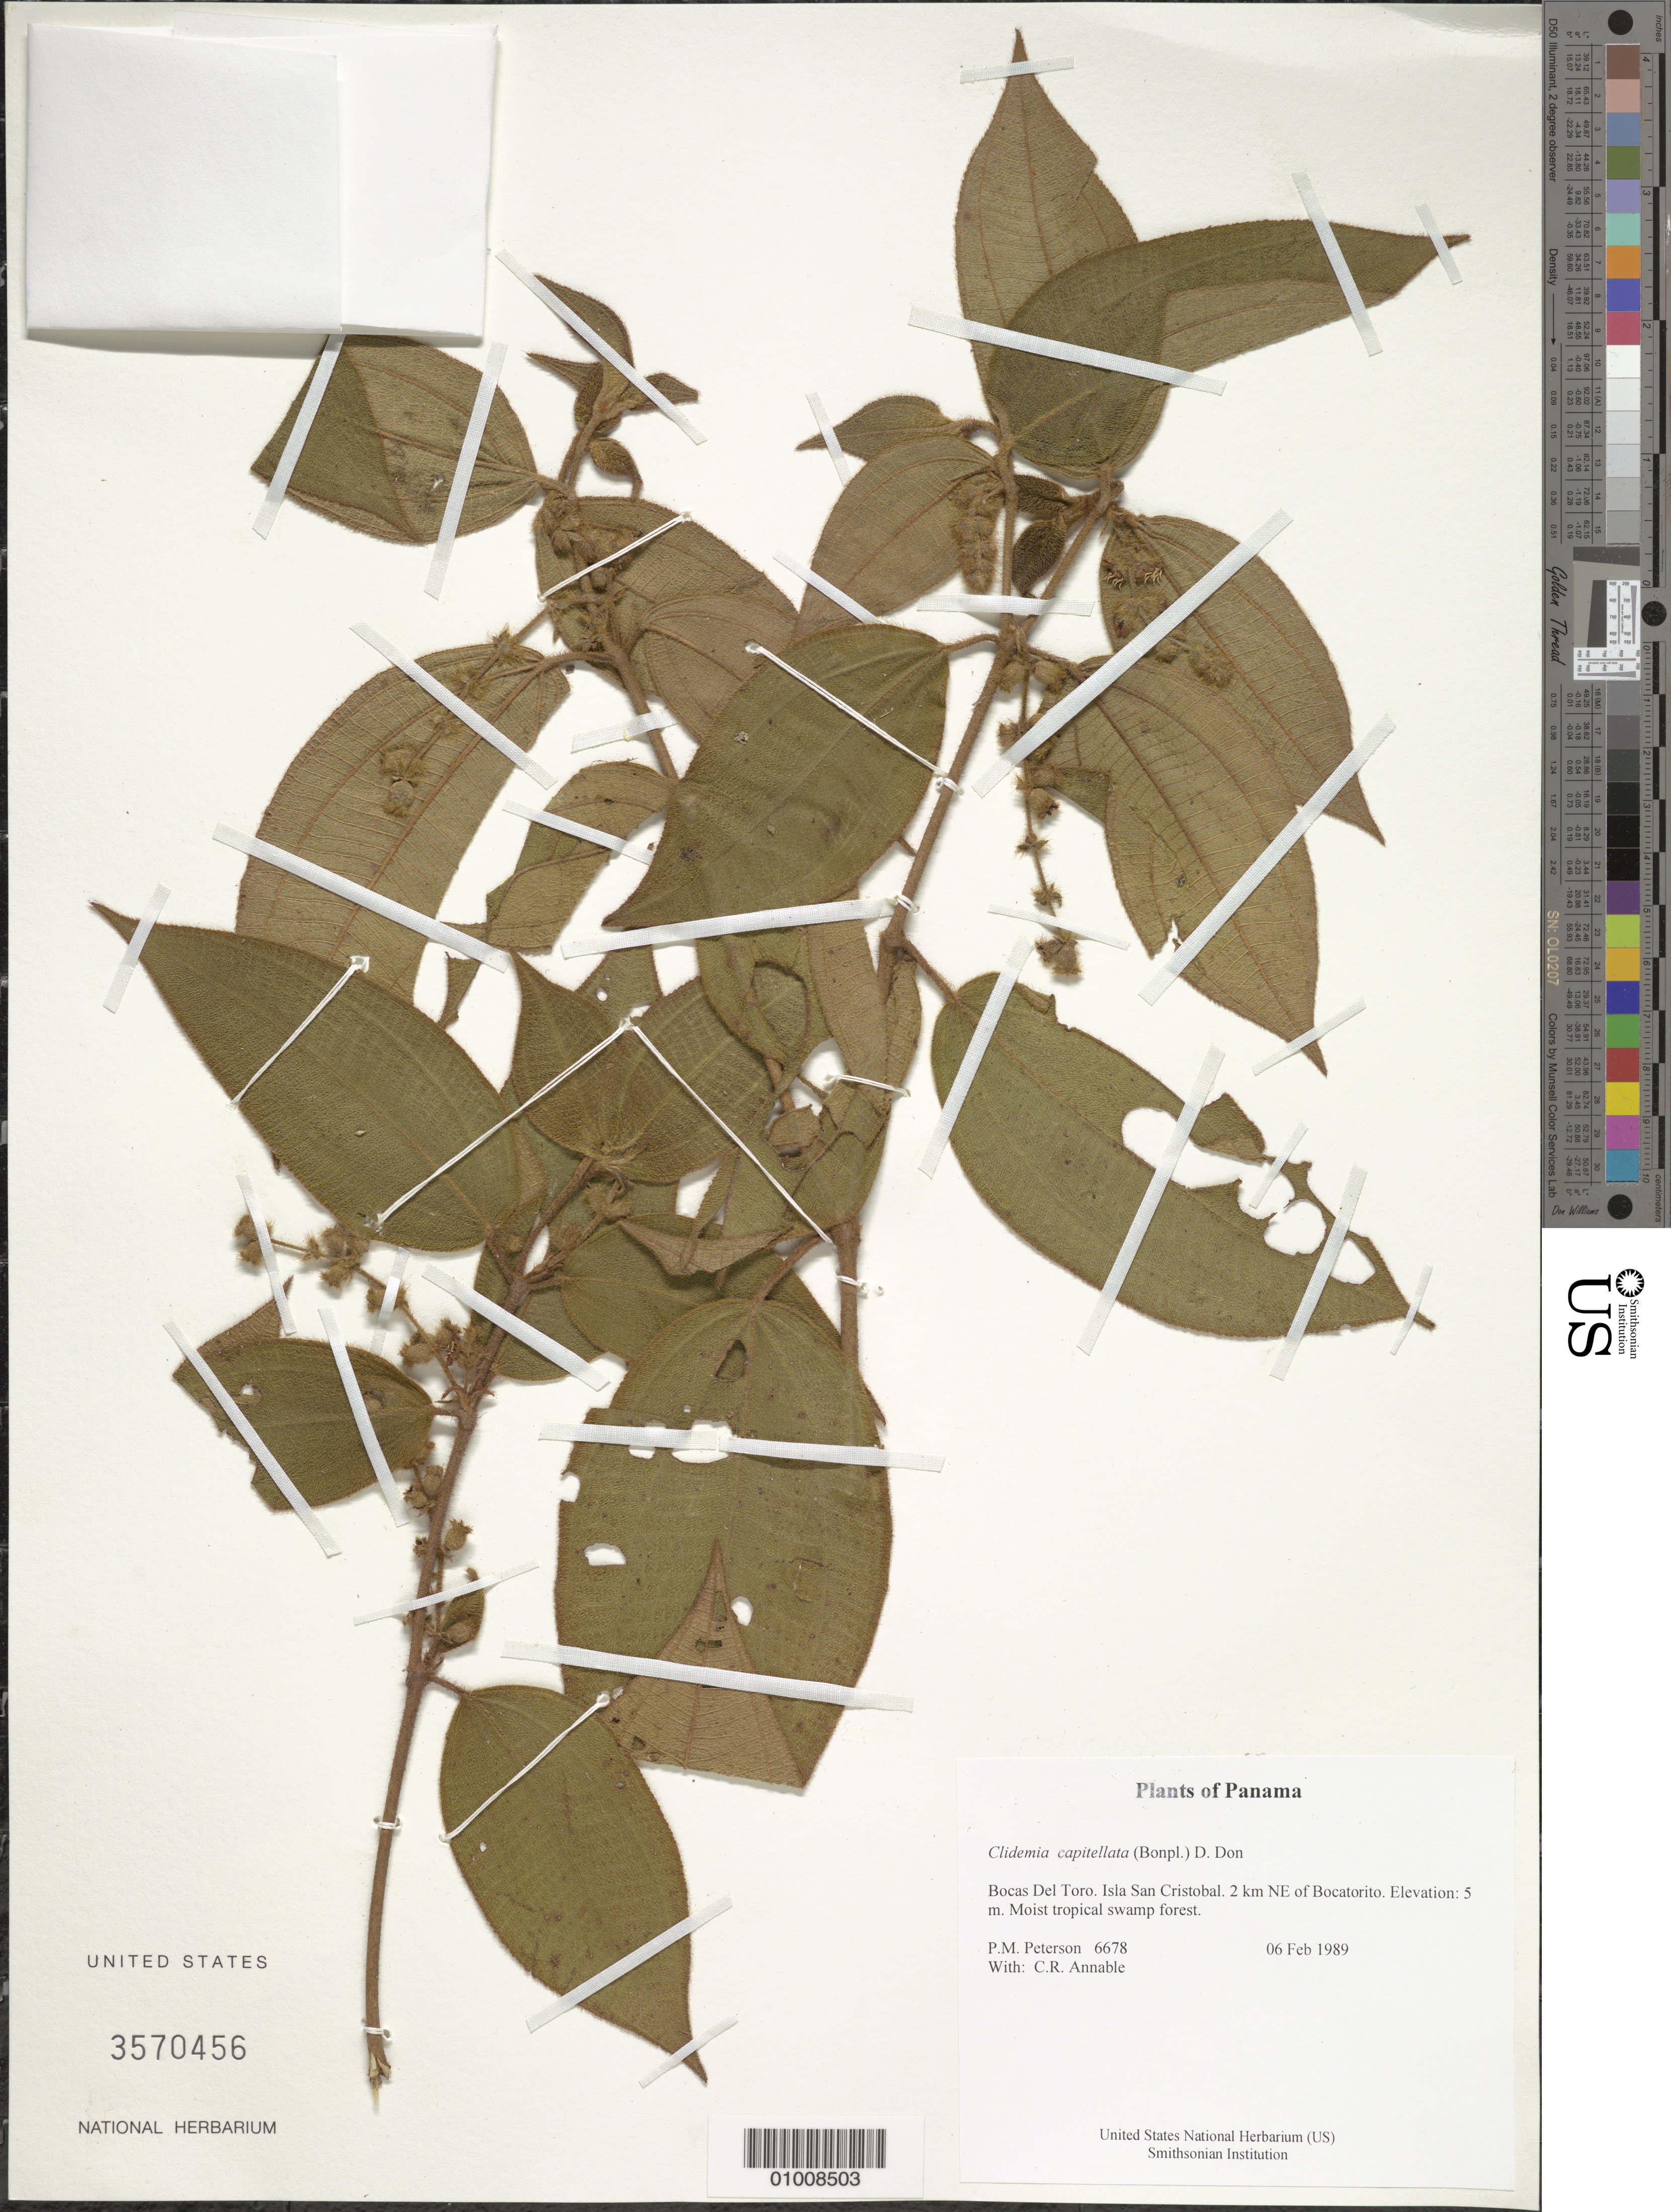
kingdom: Plantae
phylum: Tracheophyta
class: Magnoliopsida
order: Myrtales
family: Melastomataceae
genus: Clidemia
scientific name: Clidemia capitellata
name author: (Bonpl.) D. Don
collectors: P. M. Peterson & C. R. Annable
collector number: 06678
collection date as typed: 06 Feb 1989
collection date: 1989-02-06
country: Panama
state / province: Bocas del Toro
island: San Cristobal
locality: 2 km NE of Bocatorito.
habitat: Moist tropical swamp forest.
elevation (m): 5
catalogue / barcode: US 3570456